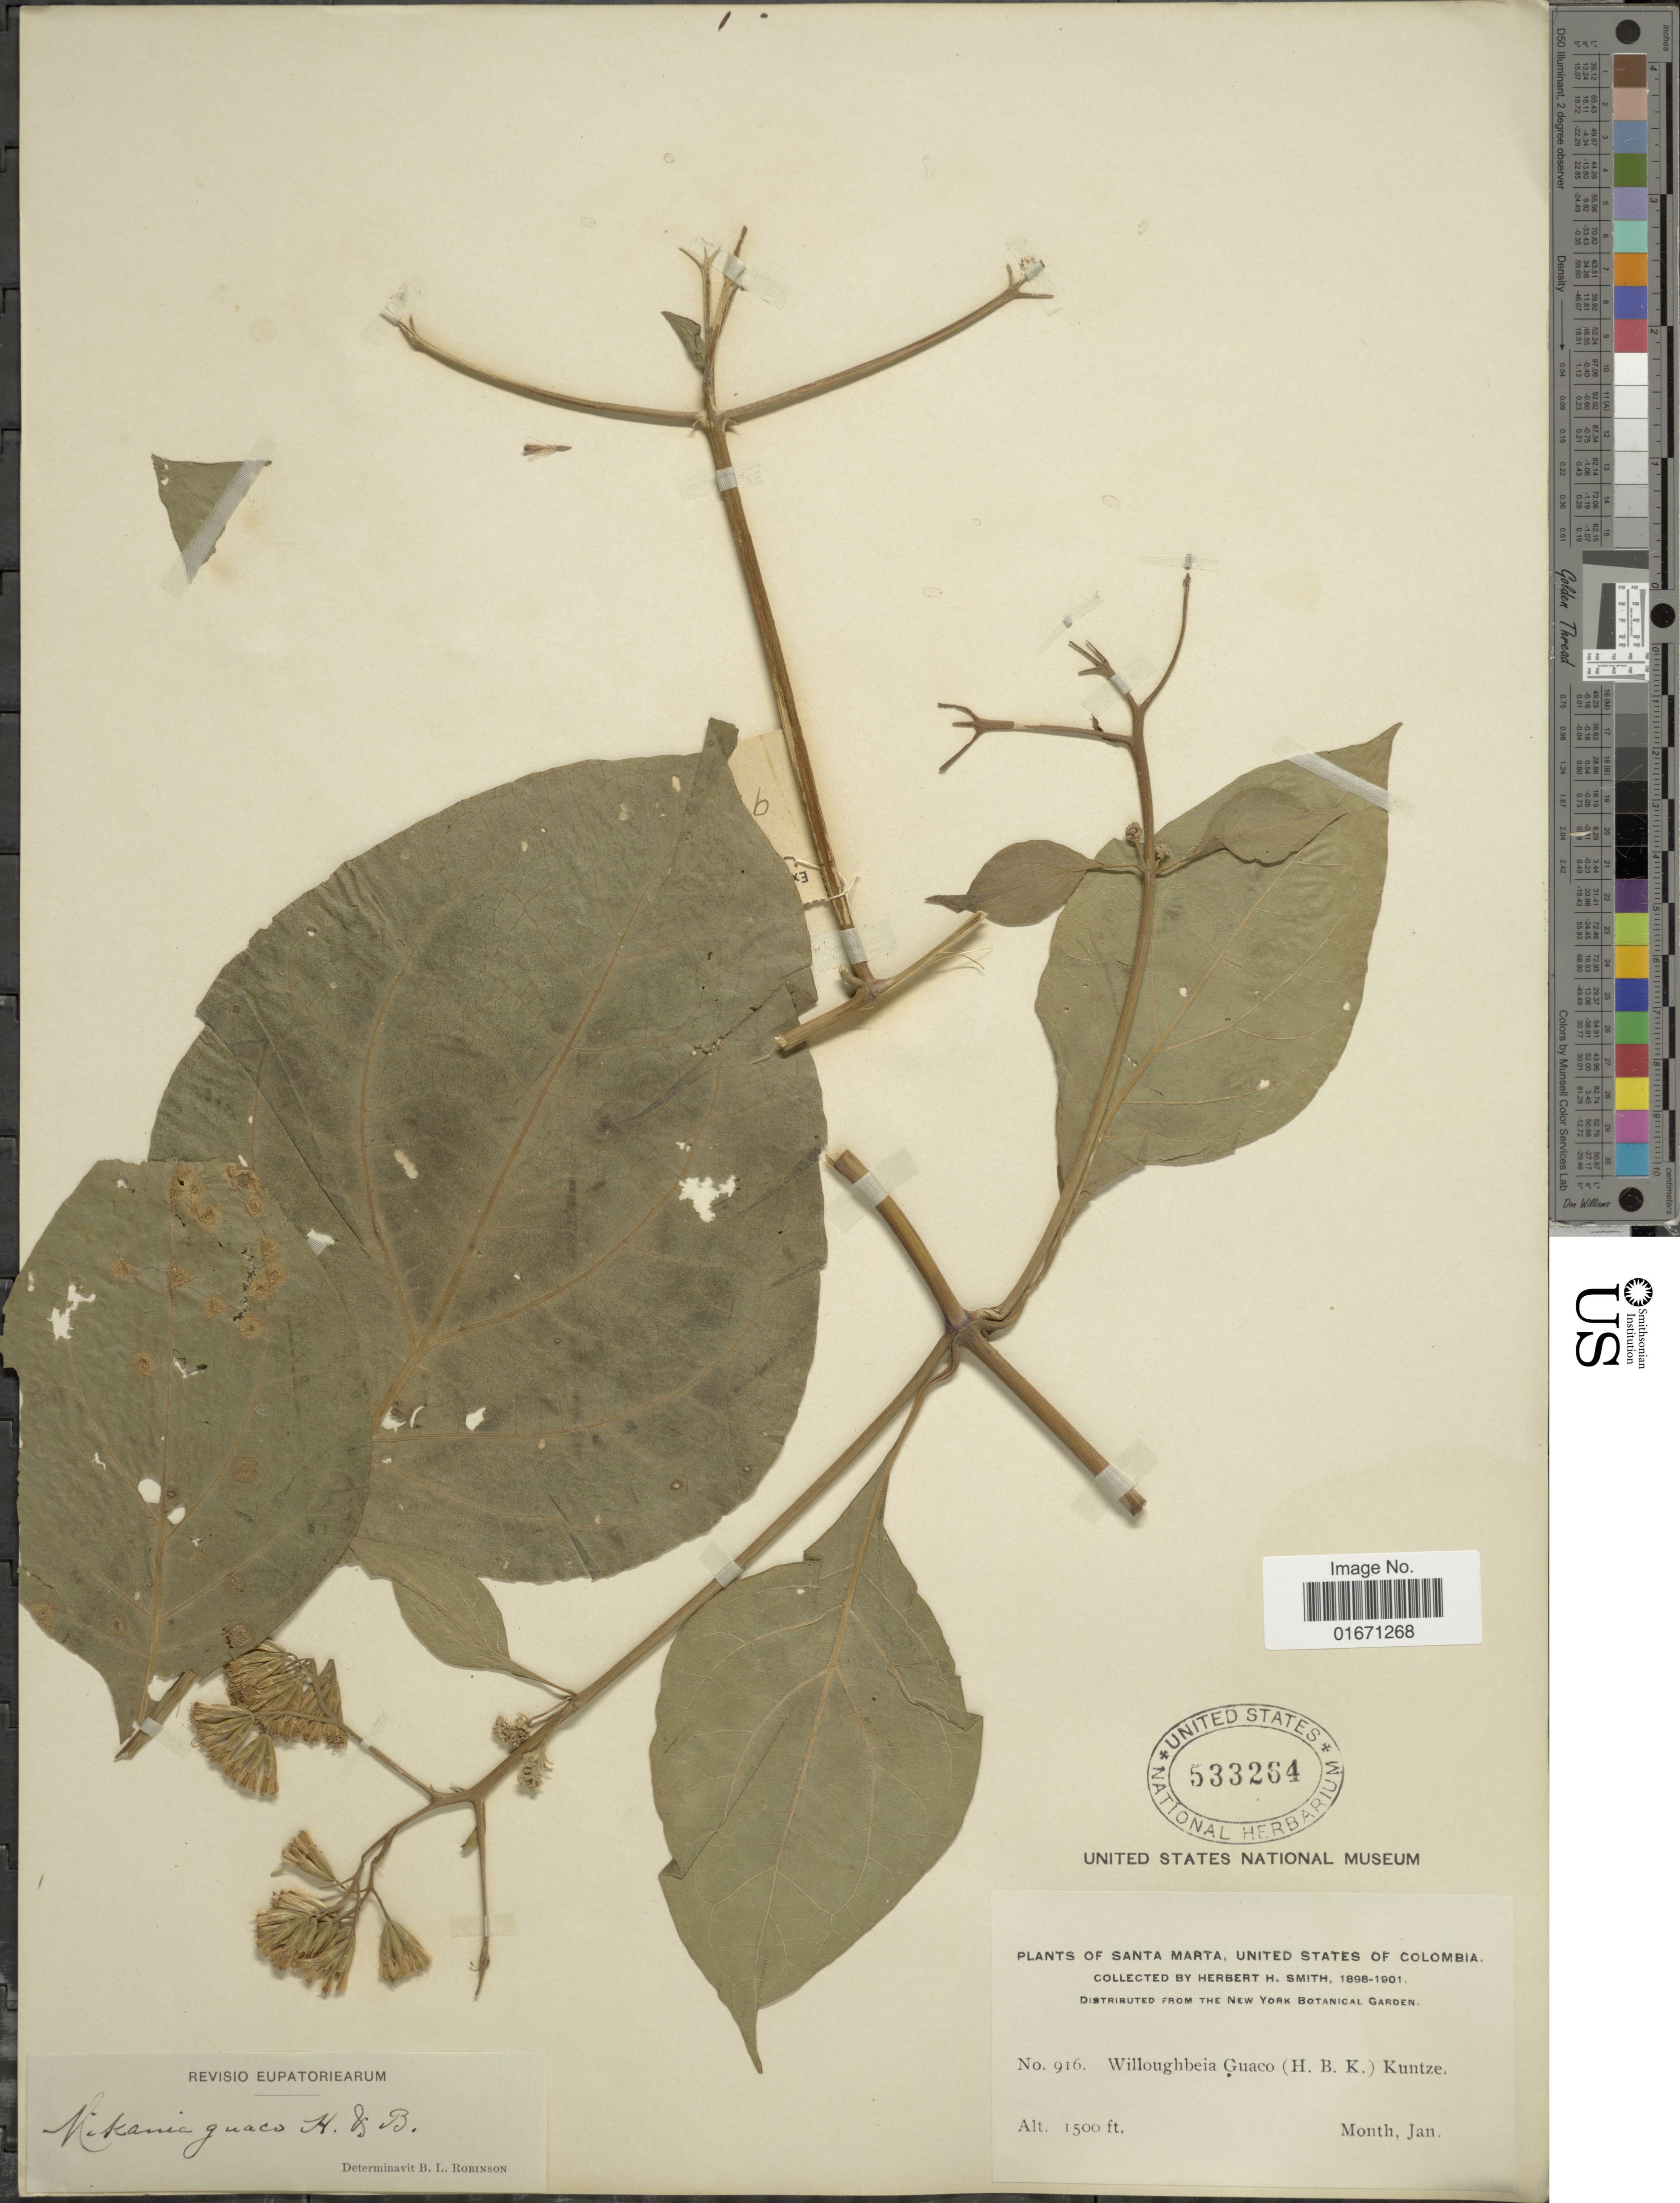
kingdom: Plantae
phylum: Tracheophyta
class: Magnoliopsida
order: Asterales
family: Asteraceae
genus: Mikania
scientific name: Mikania guaco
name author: Humb. & Bonpl.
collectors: Herbert H. Smith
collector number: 916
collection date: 1898-01/1901-01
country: Colombia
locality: Santa Marta, United States of Colombia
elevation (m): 457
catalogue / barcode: US 533264